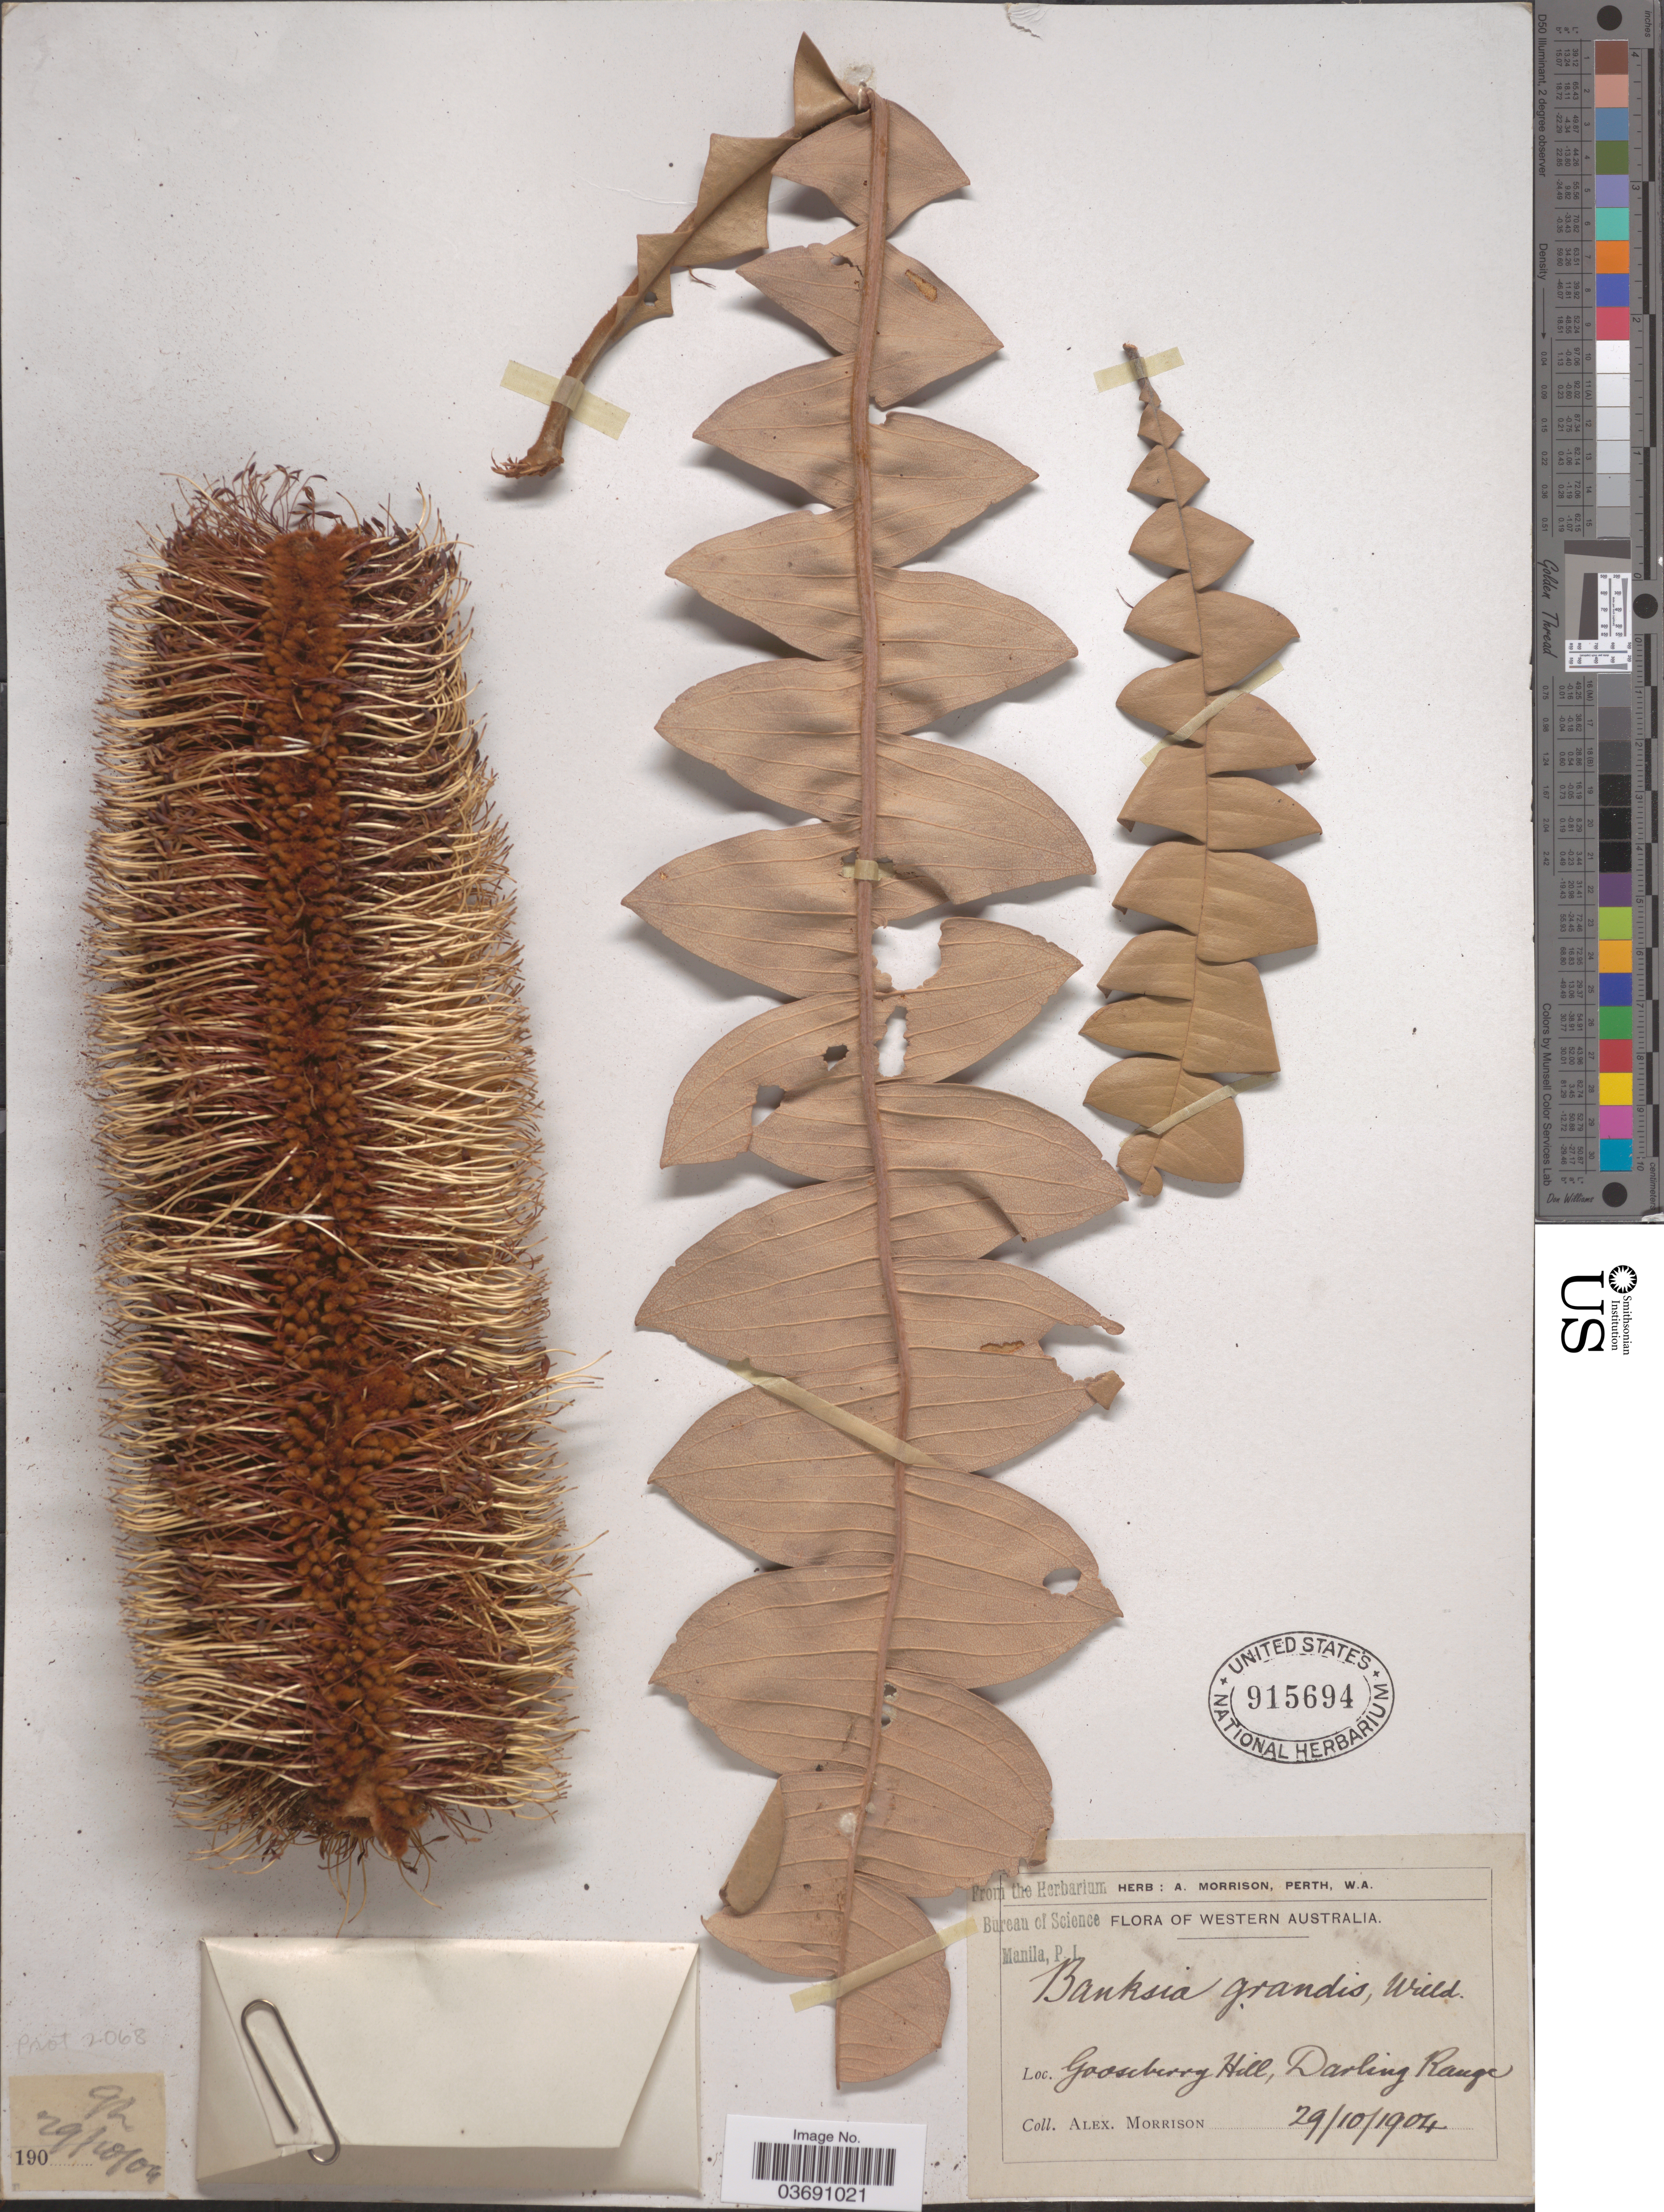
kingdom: Plantae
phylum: Tracheophyta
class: Magnoliopsida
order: Proteales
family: Proteaceae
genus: Banksia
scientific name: Banksia grandis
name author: Willd.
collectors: A. Morrison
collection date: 1904-10-29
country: Australia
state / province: Western Australia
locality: Gooseberry Hill, Darling Range.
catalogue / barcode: US 915694